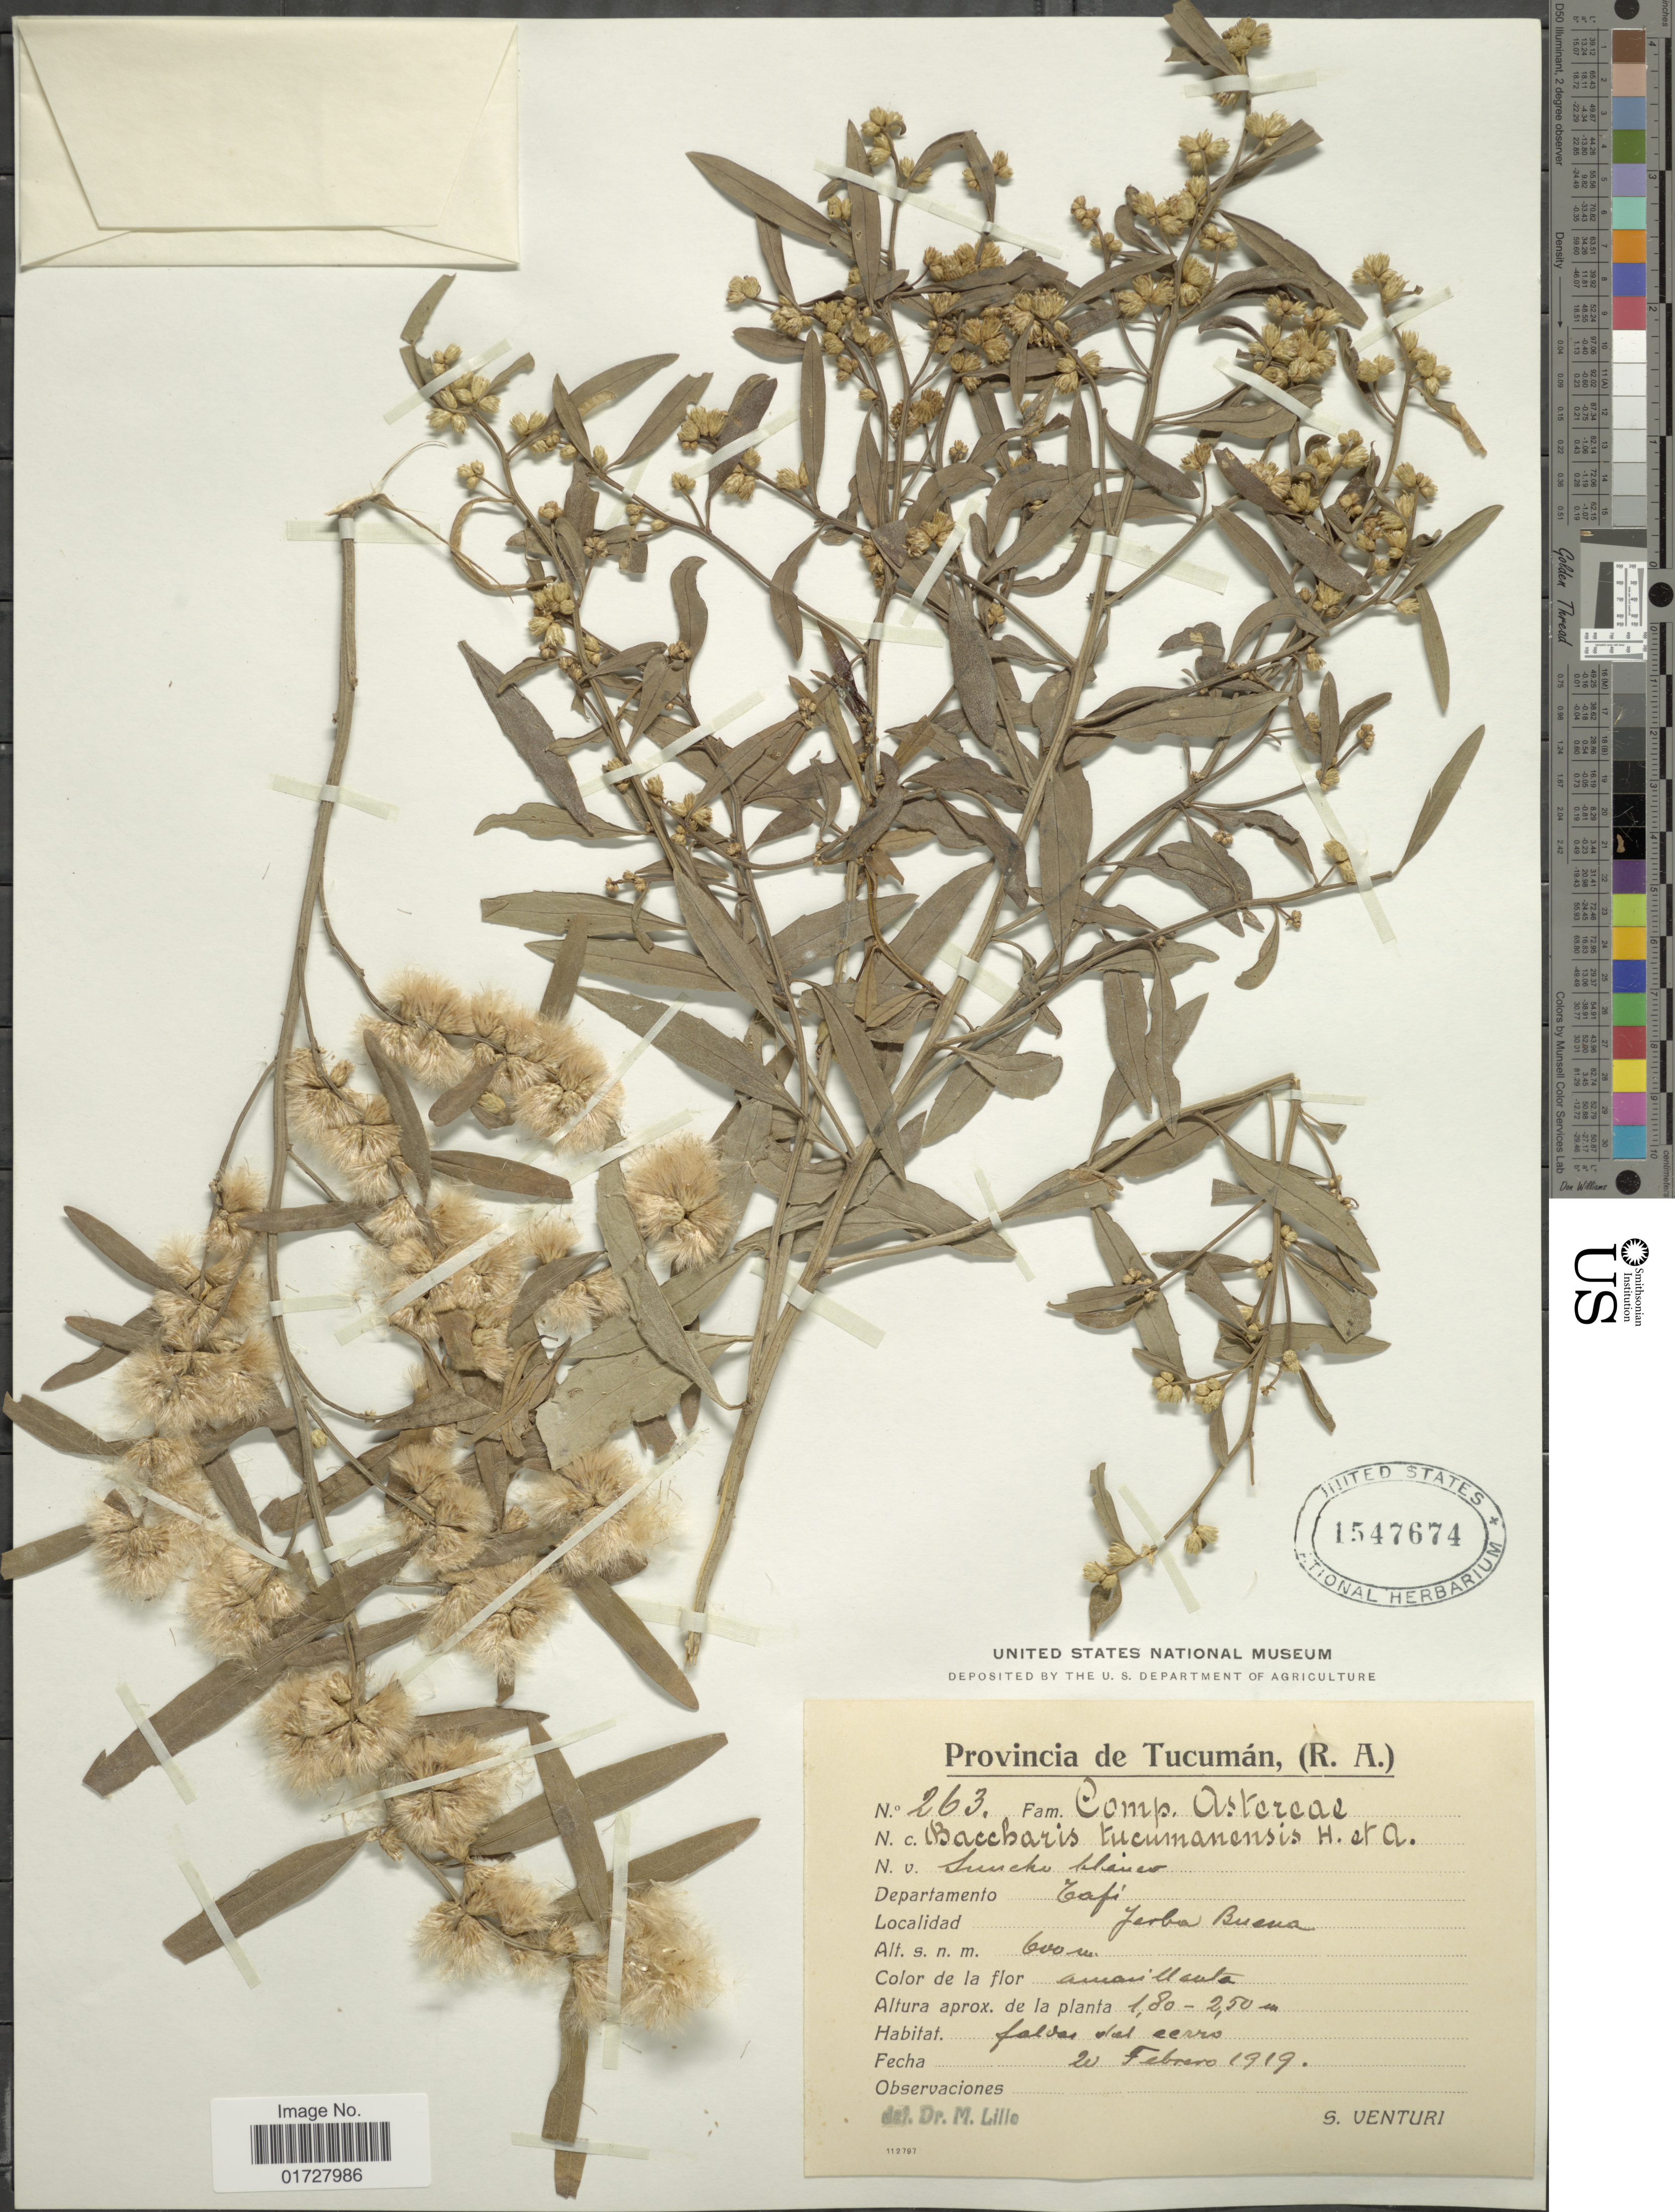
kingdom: Plantae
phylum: Tracheophyta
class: Magnoliopsida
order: Asterales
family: Asteraceae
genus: Baccharis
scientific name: Baccharis tucumanensis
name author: Hook. & Arn.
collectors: S. Venturi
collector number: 263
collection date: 1919-02-20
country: Argentina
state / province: Tucuman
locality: Departamento Tafi, Yerba Buena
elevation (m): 600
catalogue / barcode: US 1547674